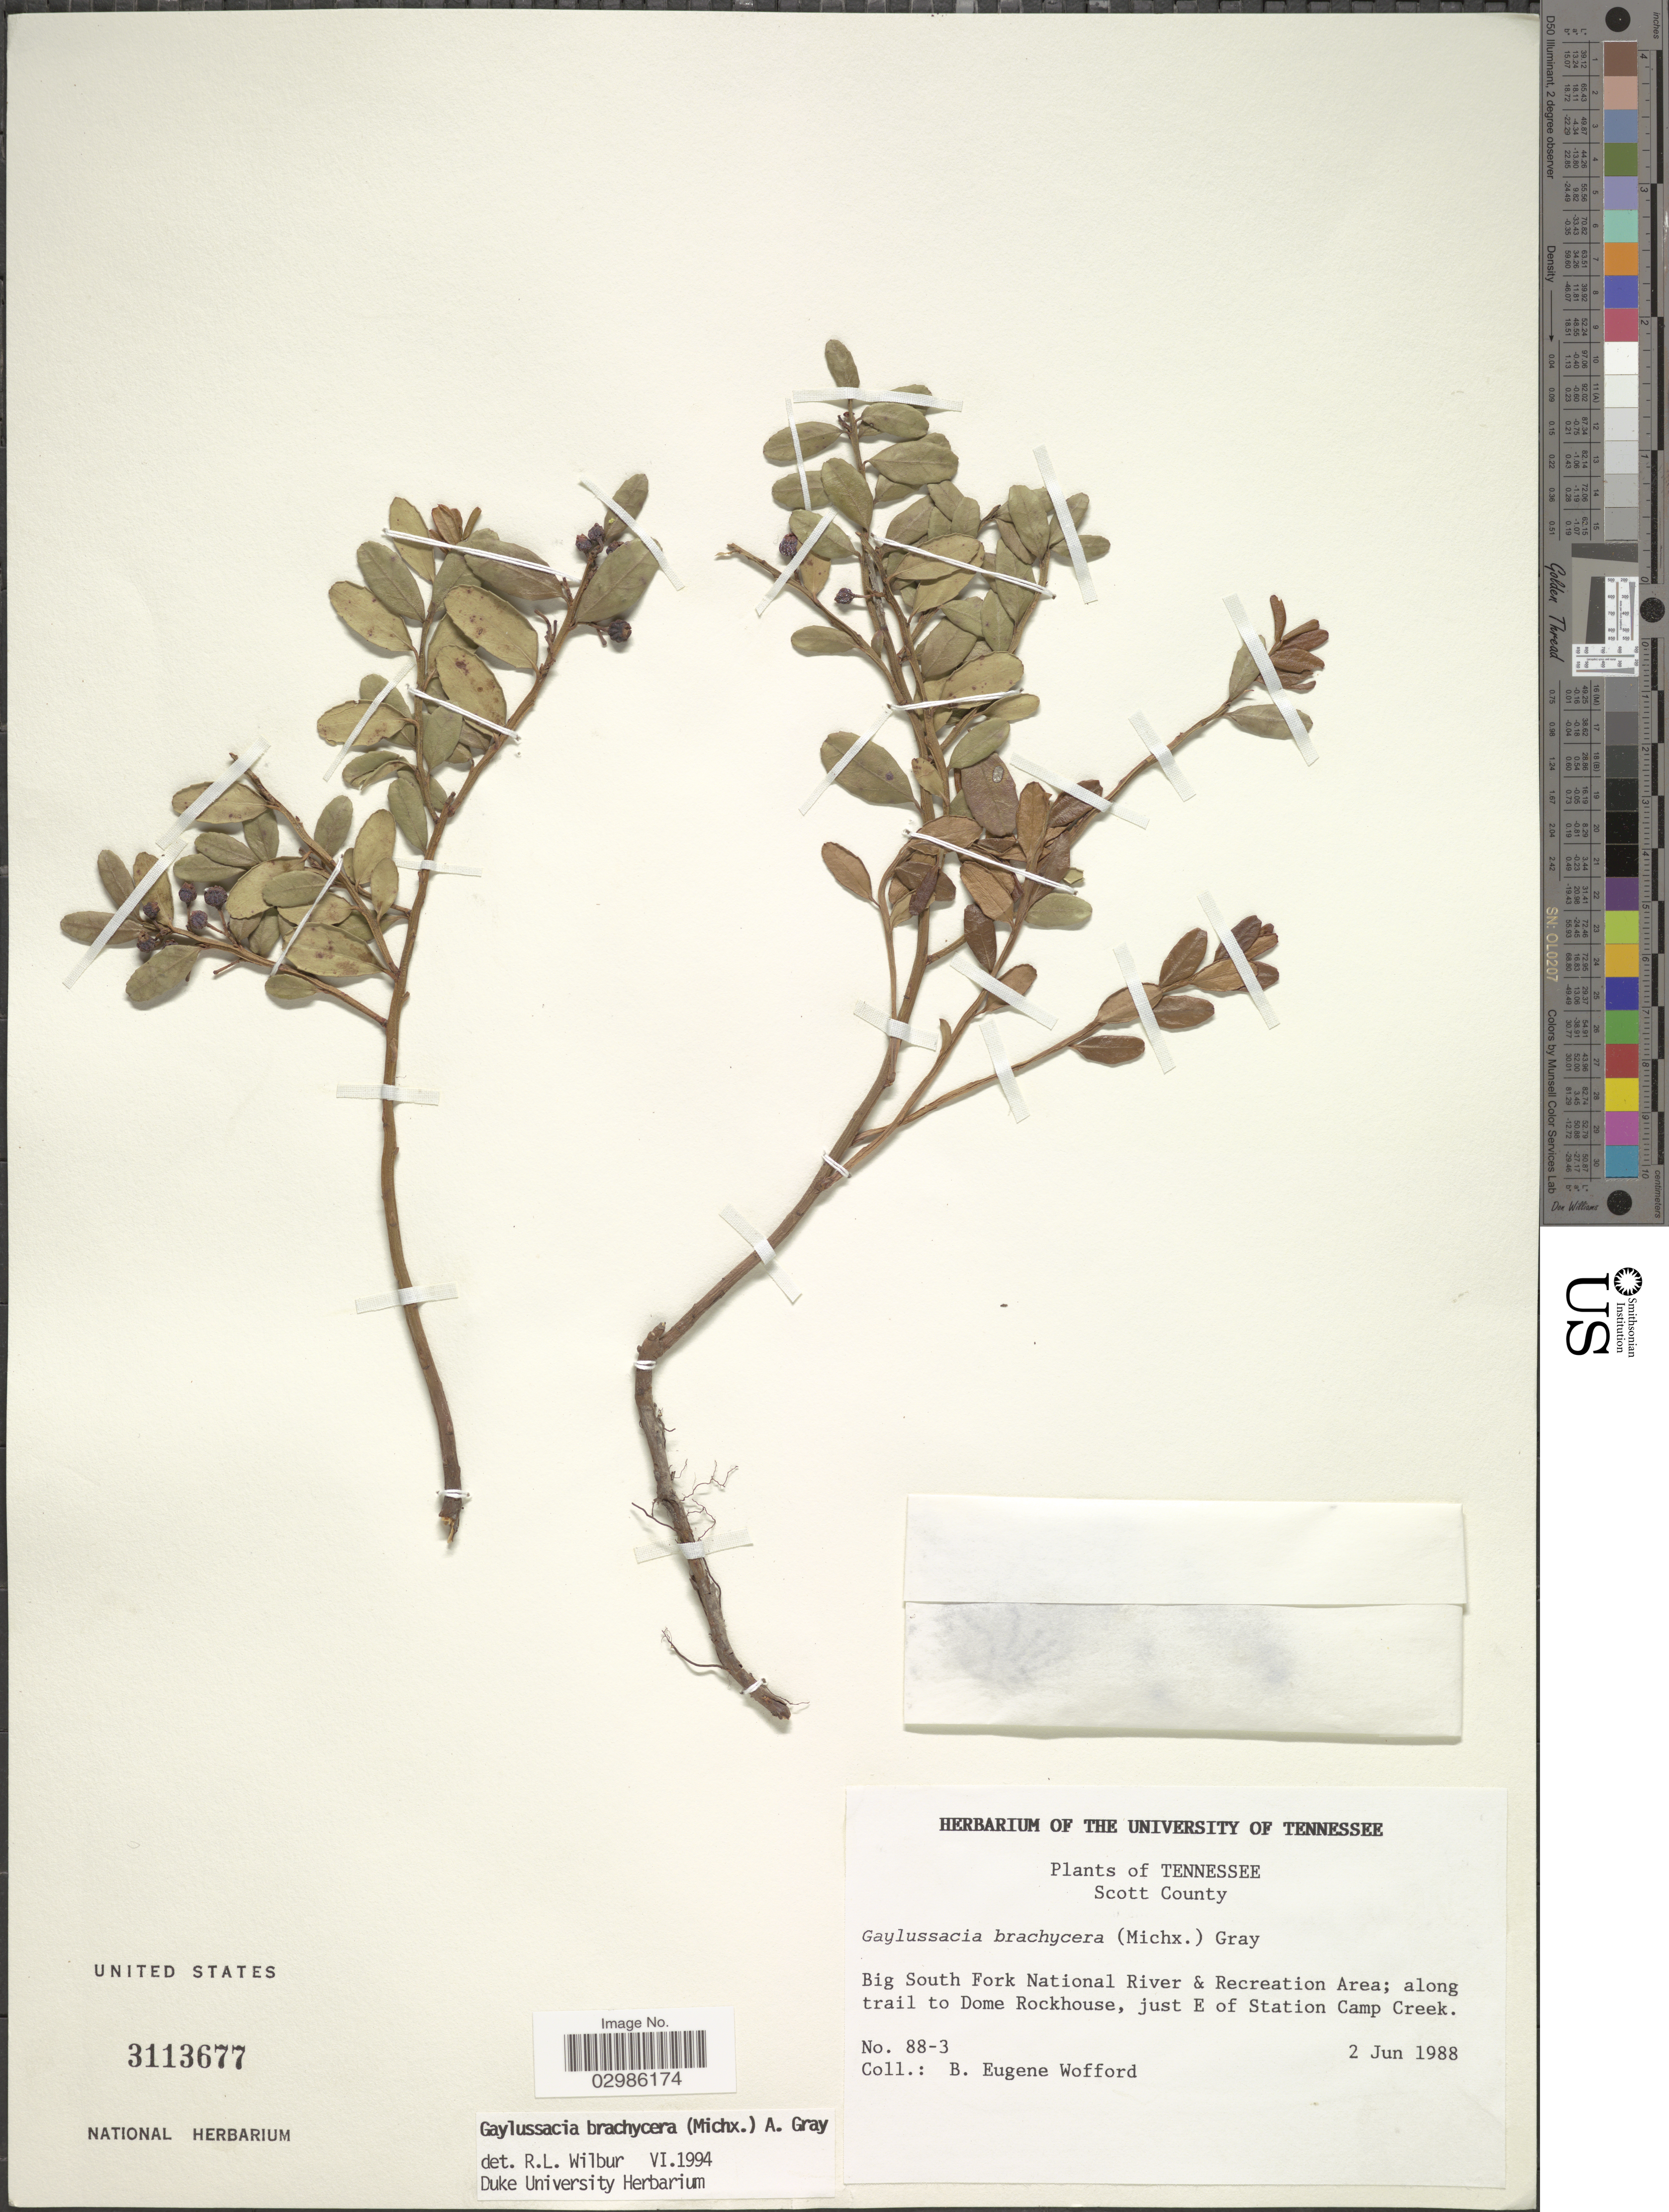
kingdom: Plantae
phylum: Tracheophyta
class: Magnoliopsida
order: Ericales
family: Ericaceae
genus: Gaylussacia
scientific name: Gaylussacia brachycera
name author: (Michx.) Torr. & A. Gray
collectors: B. Wofford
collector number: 88-3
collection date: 1988-06-02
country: United States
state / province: Tennessee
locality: Scott County. Big South Fork National River & Recreation Area; along trail to Dome Rockhouse, just E of Station Camp Creek.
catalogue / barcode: US 3113677